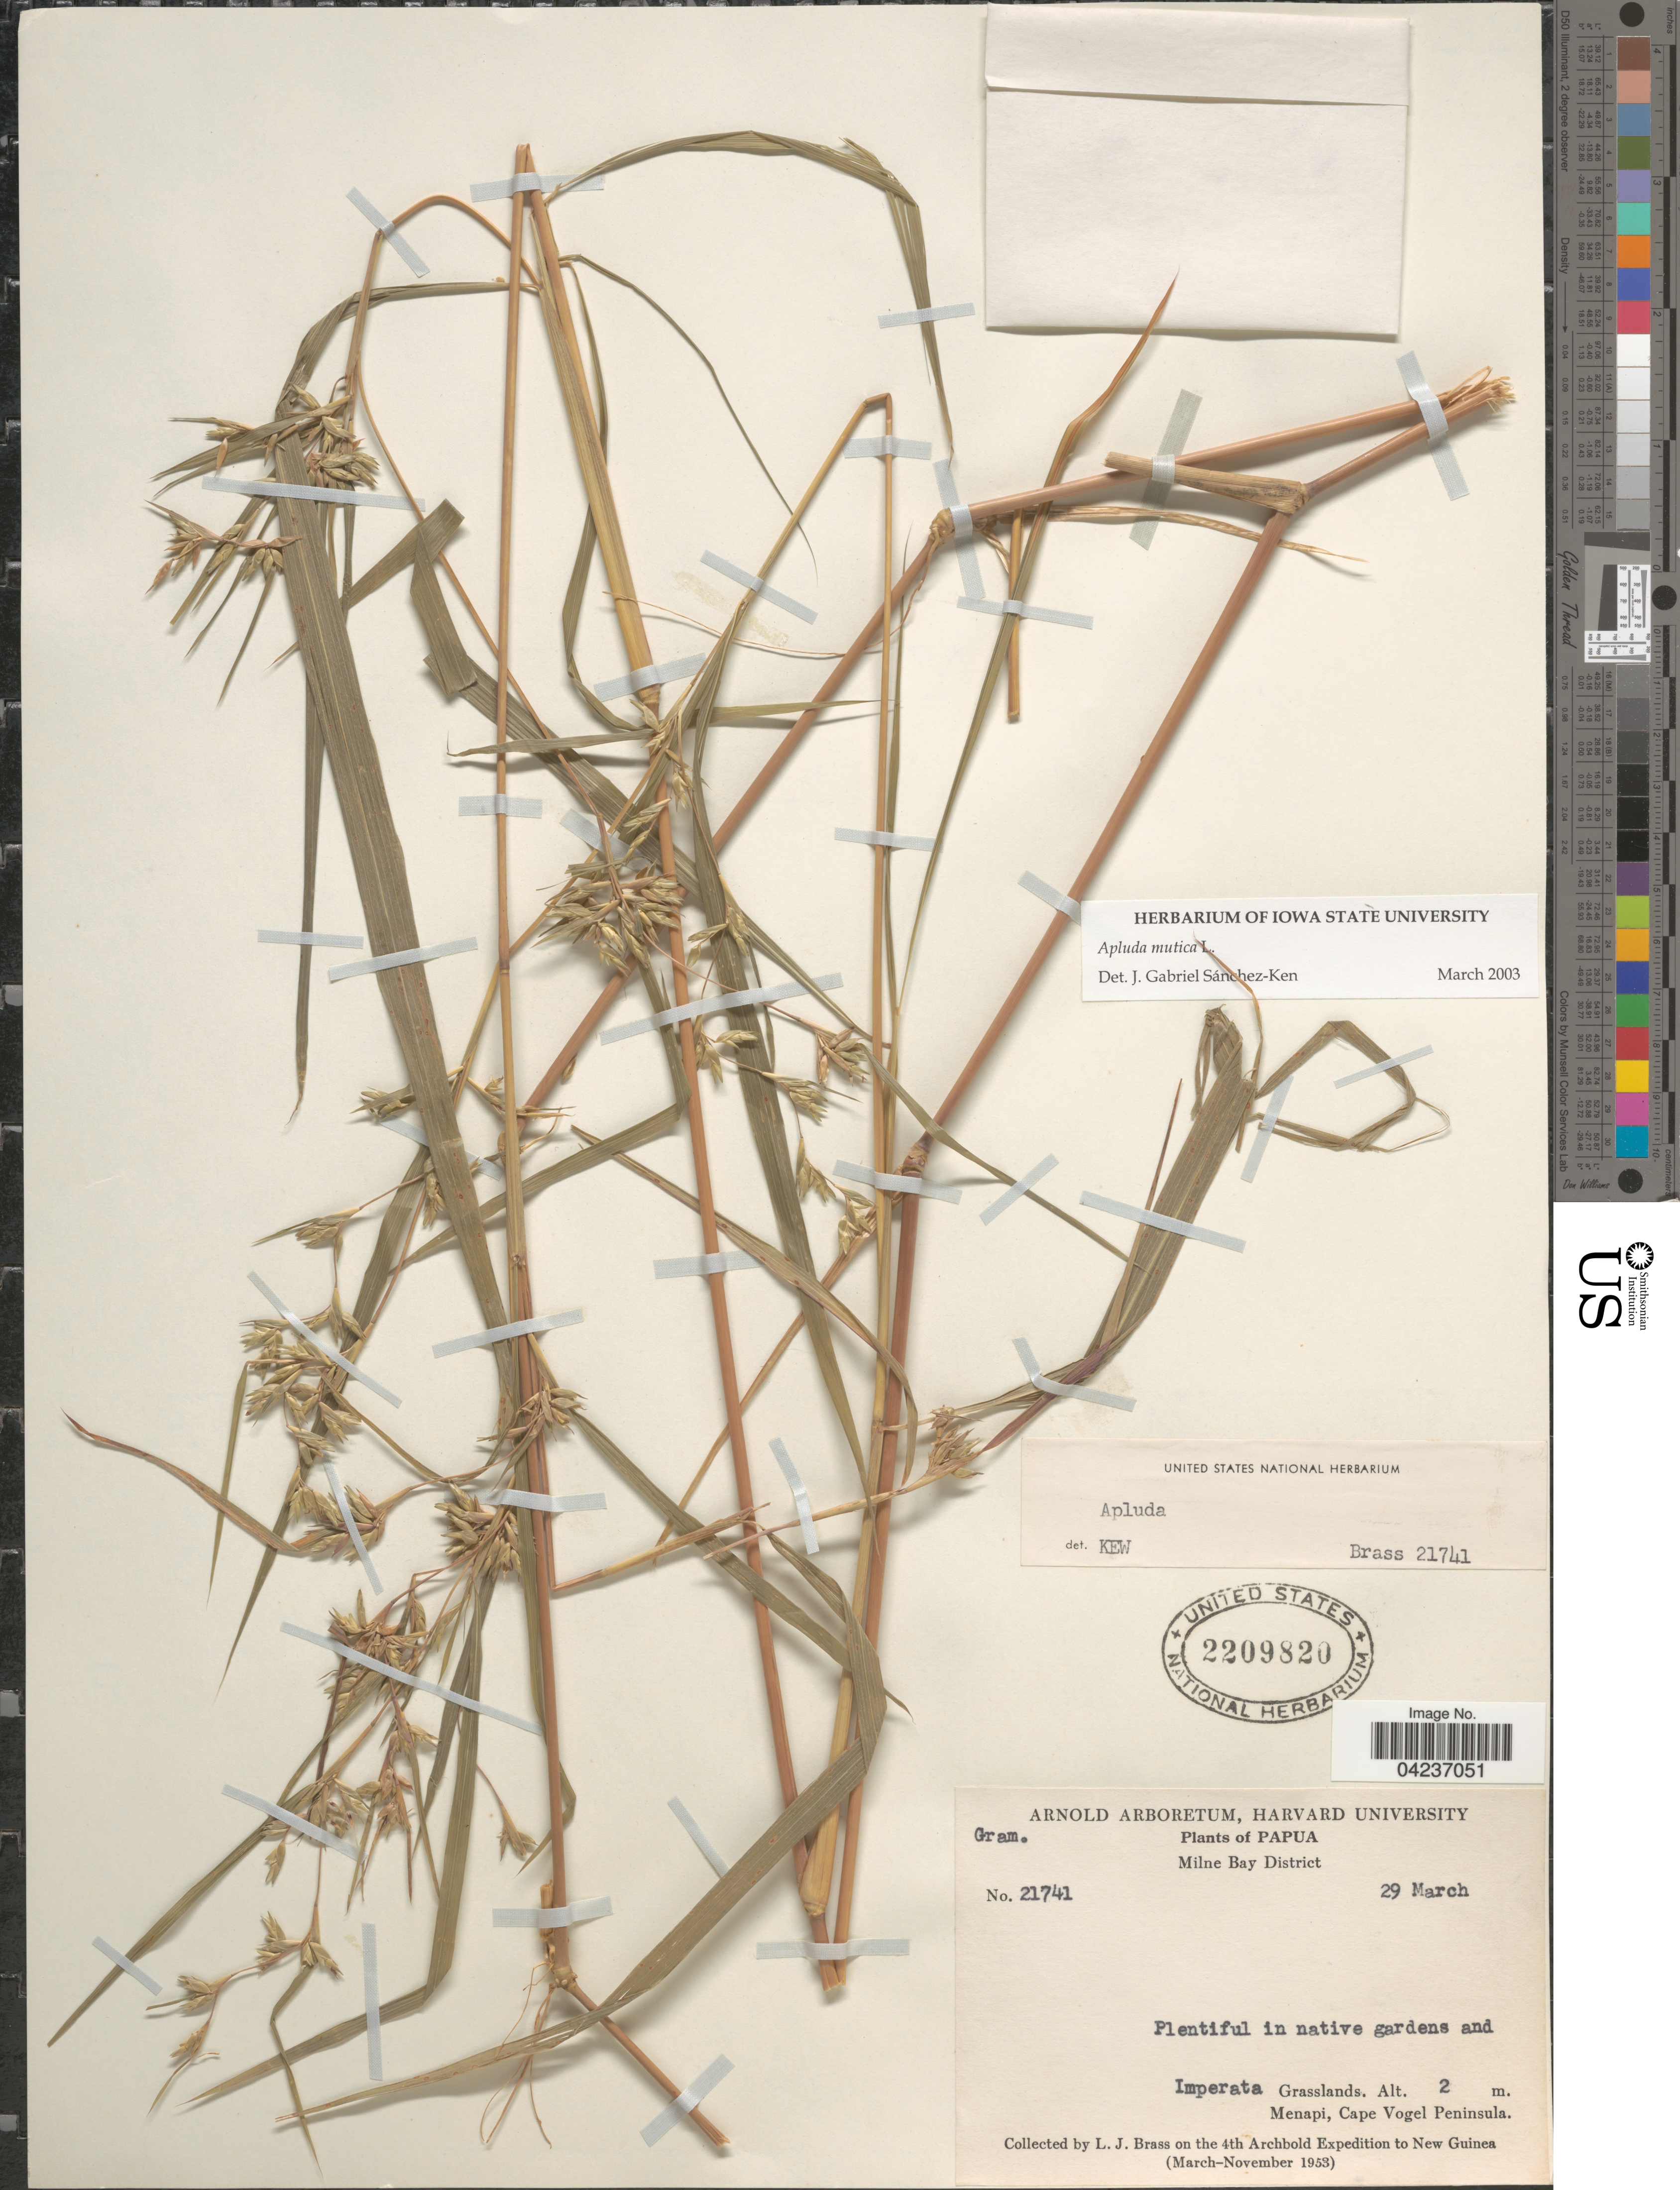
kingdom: Plantae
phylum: Tracheophyta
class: Liliopsida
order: Poales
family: Poaceae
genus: Apluda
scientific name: Apluda mutica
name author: L.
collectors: L. J. Brass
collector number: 21741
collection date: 1953-03-29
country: Papua New Guinea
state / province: Milne Bay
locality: Milne Bay District. Plentiful in native gardens and Imperata Grassland. Menapi, Cape Vogel Peninsula. On the 4th Archbold Expedition to New Guinea (New-November 1953).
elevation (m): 2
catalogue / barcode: US 2209820